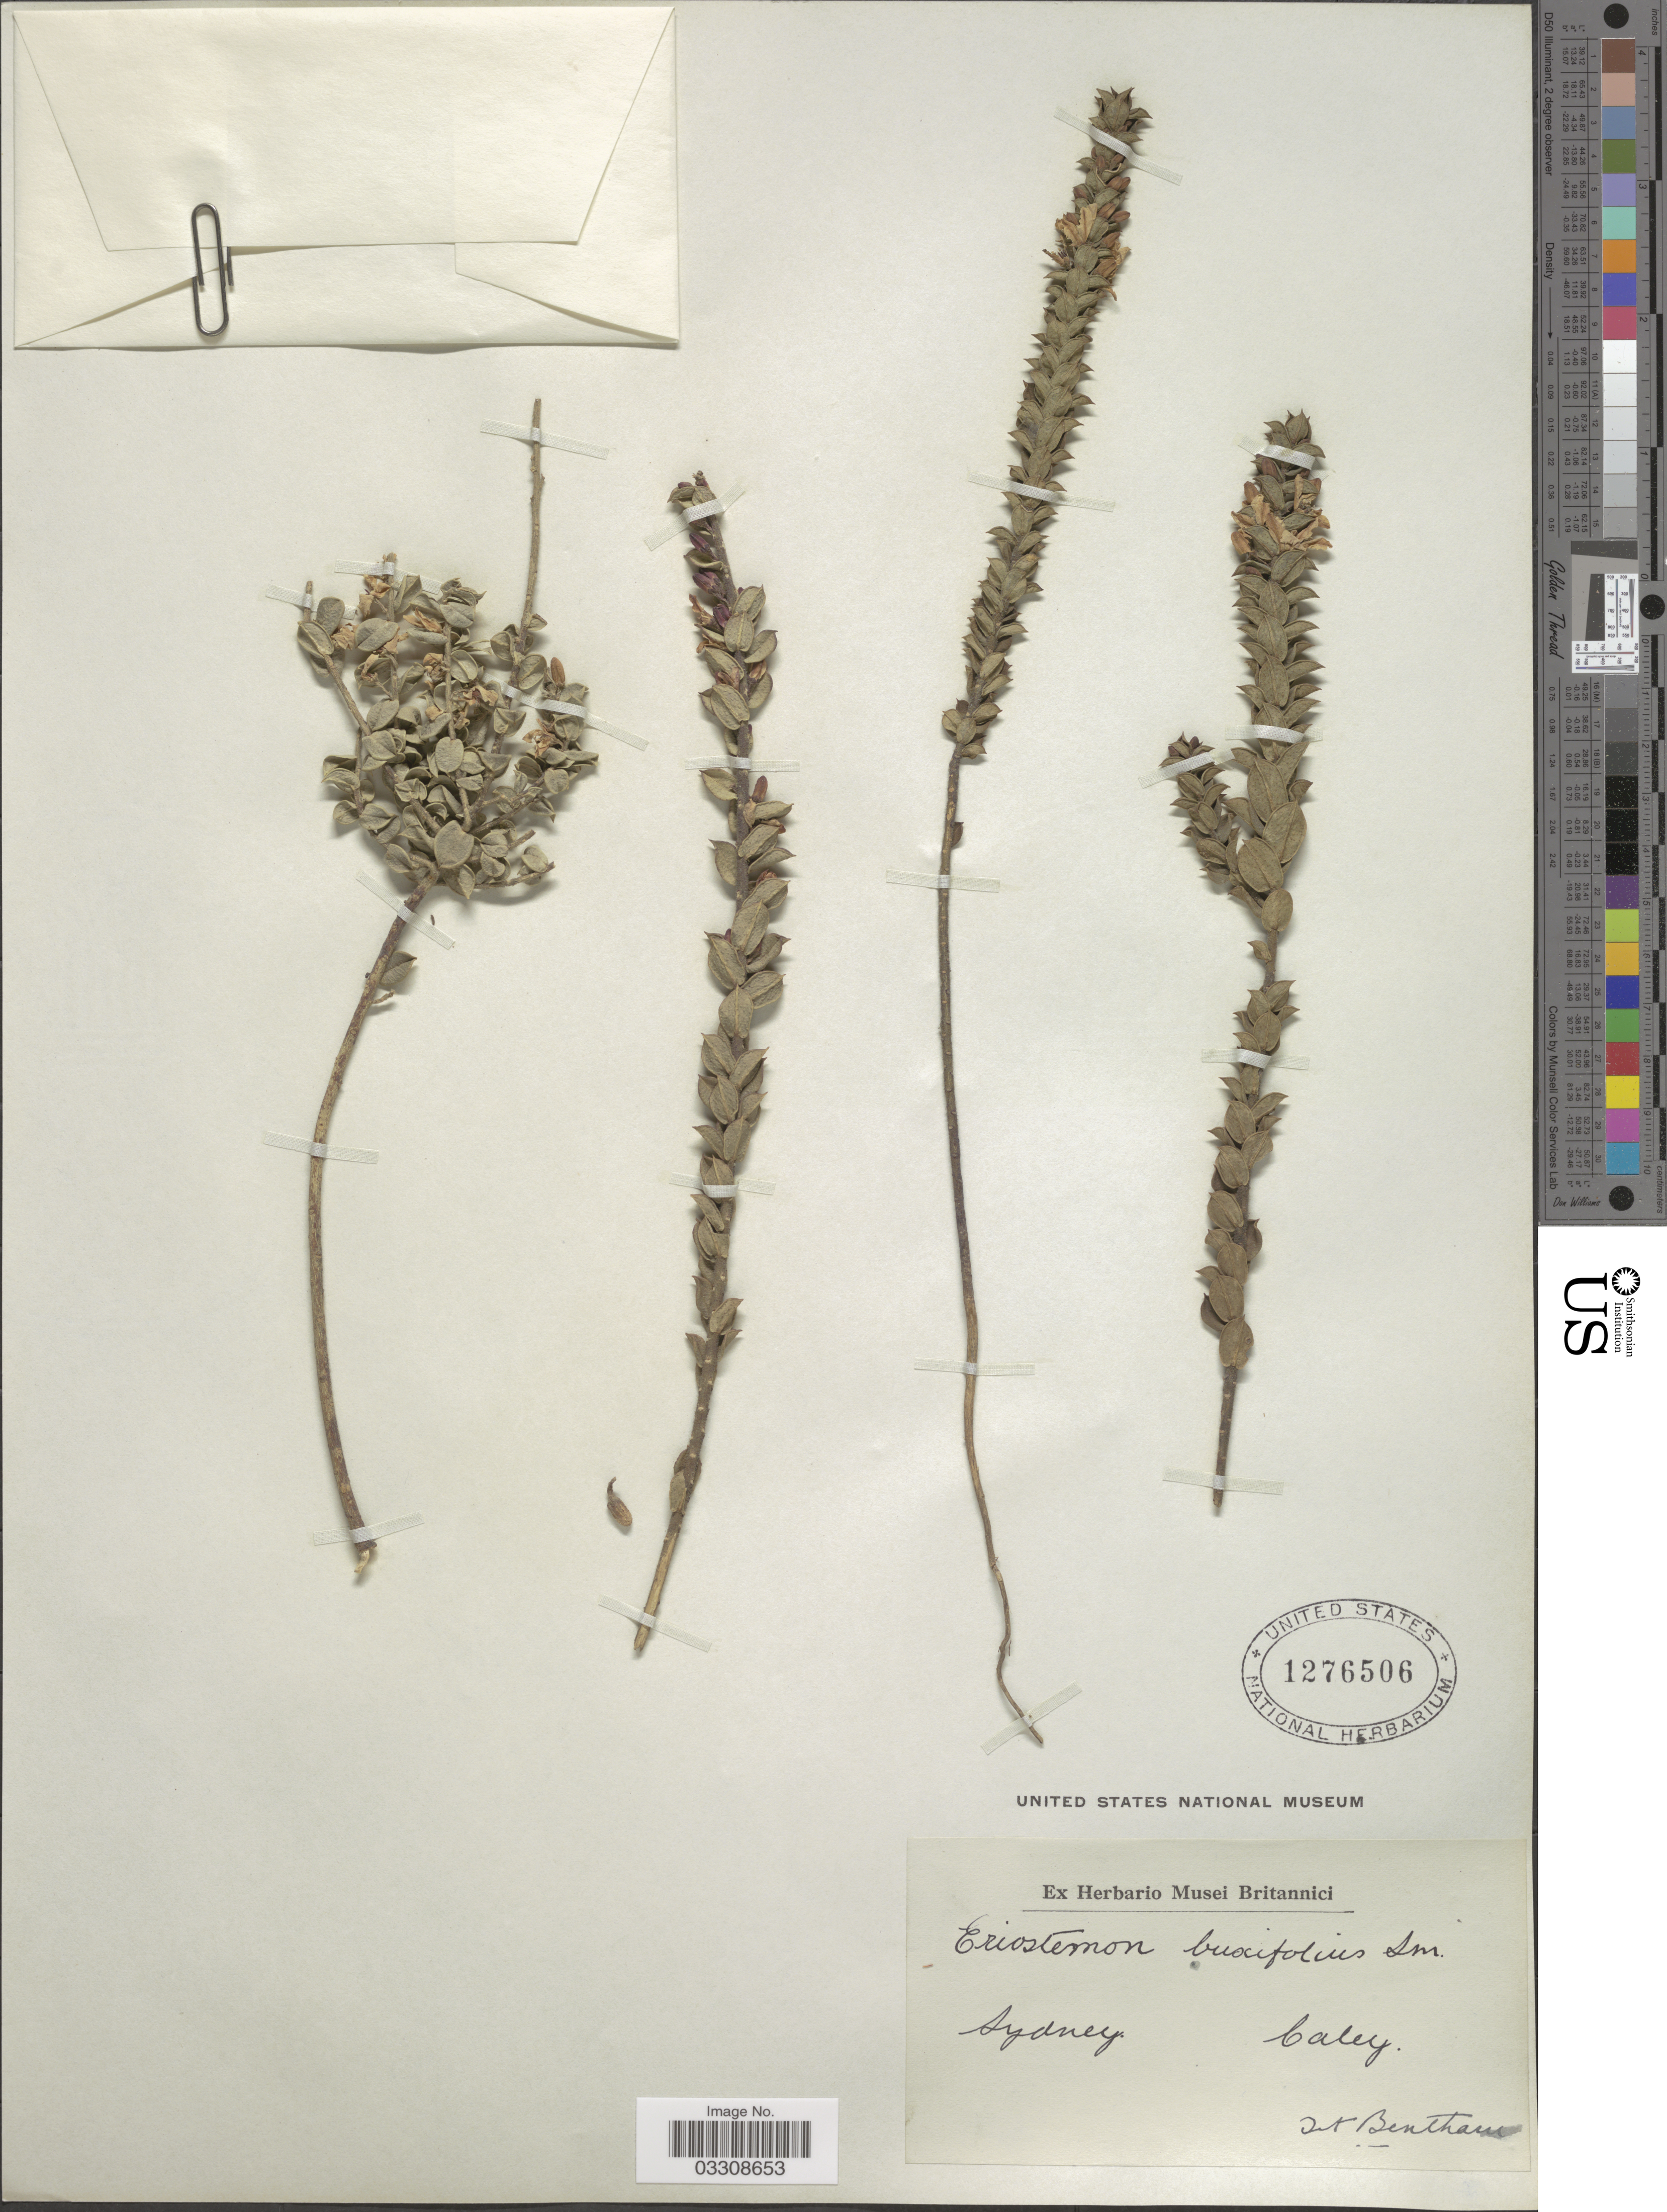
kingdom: Plantae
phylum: Tracheophyta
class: Magnoliopsida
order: Sapindales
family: Rutaceae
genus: Eriostemon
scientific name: Eriostemon buxifolius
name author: Sm.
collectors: -. Caley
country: Australia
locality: Sydney.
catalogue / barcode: US 1276506